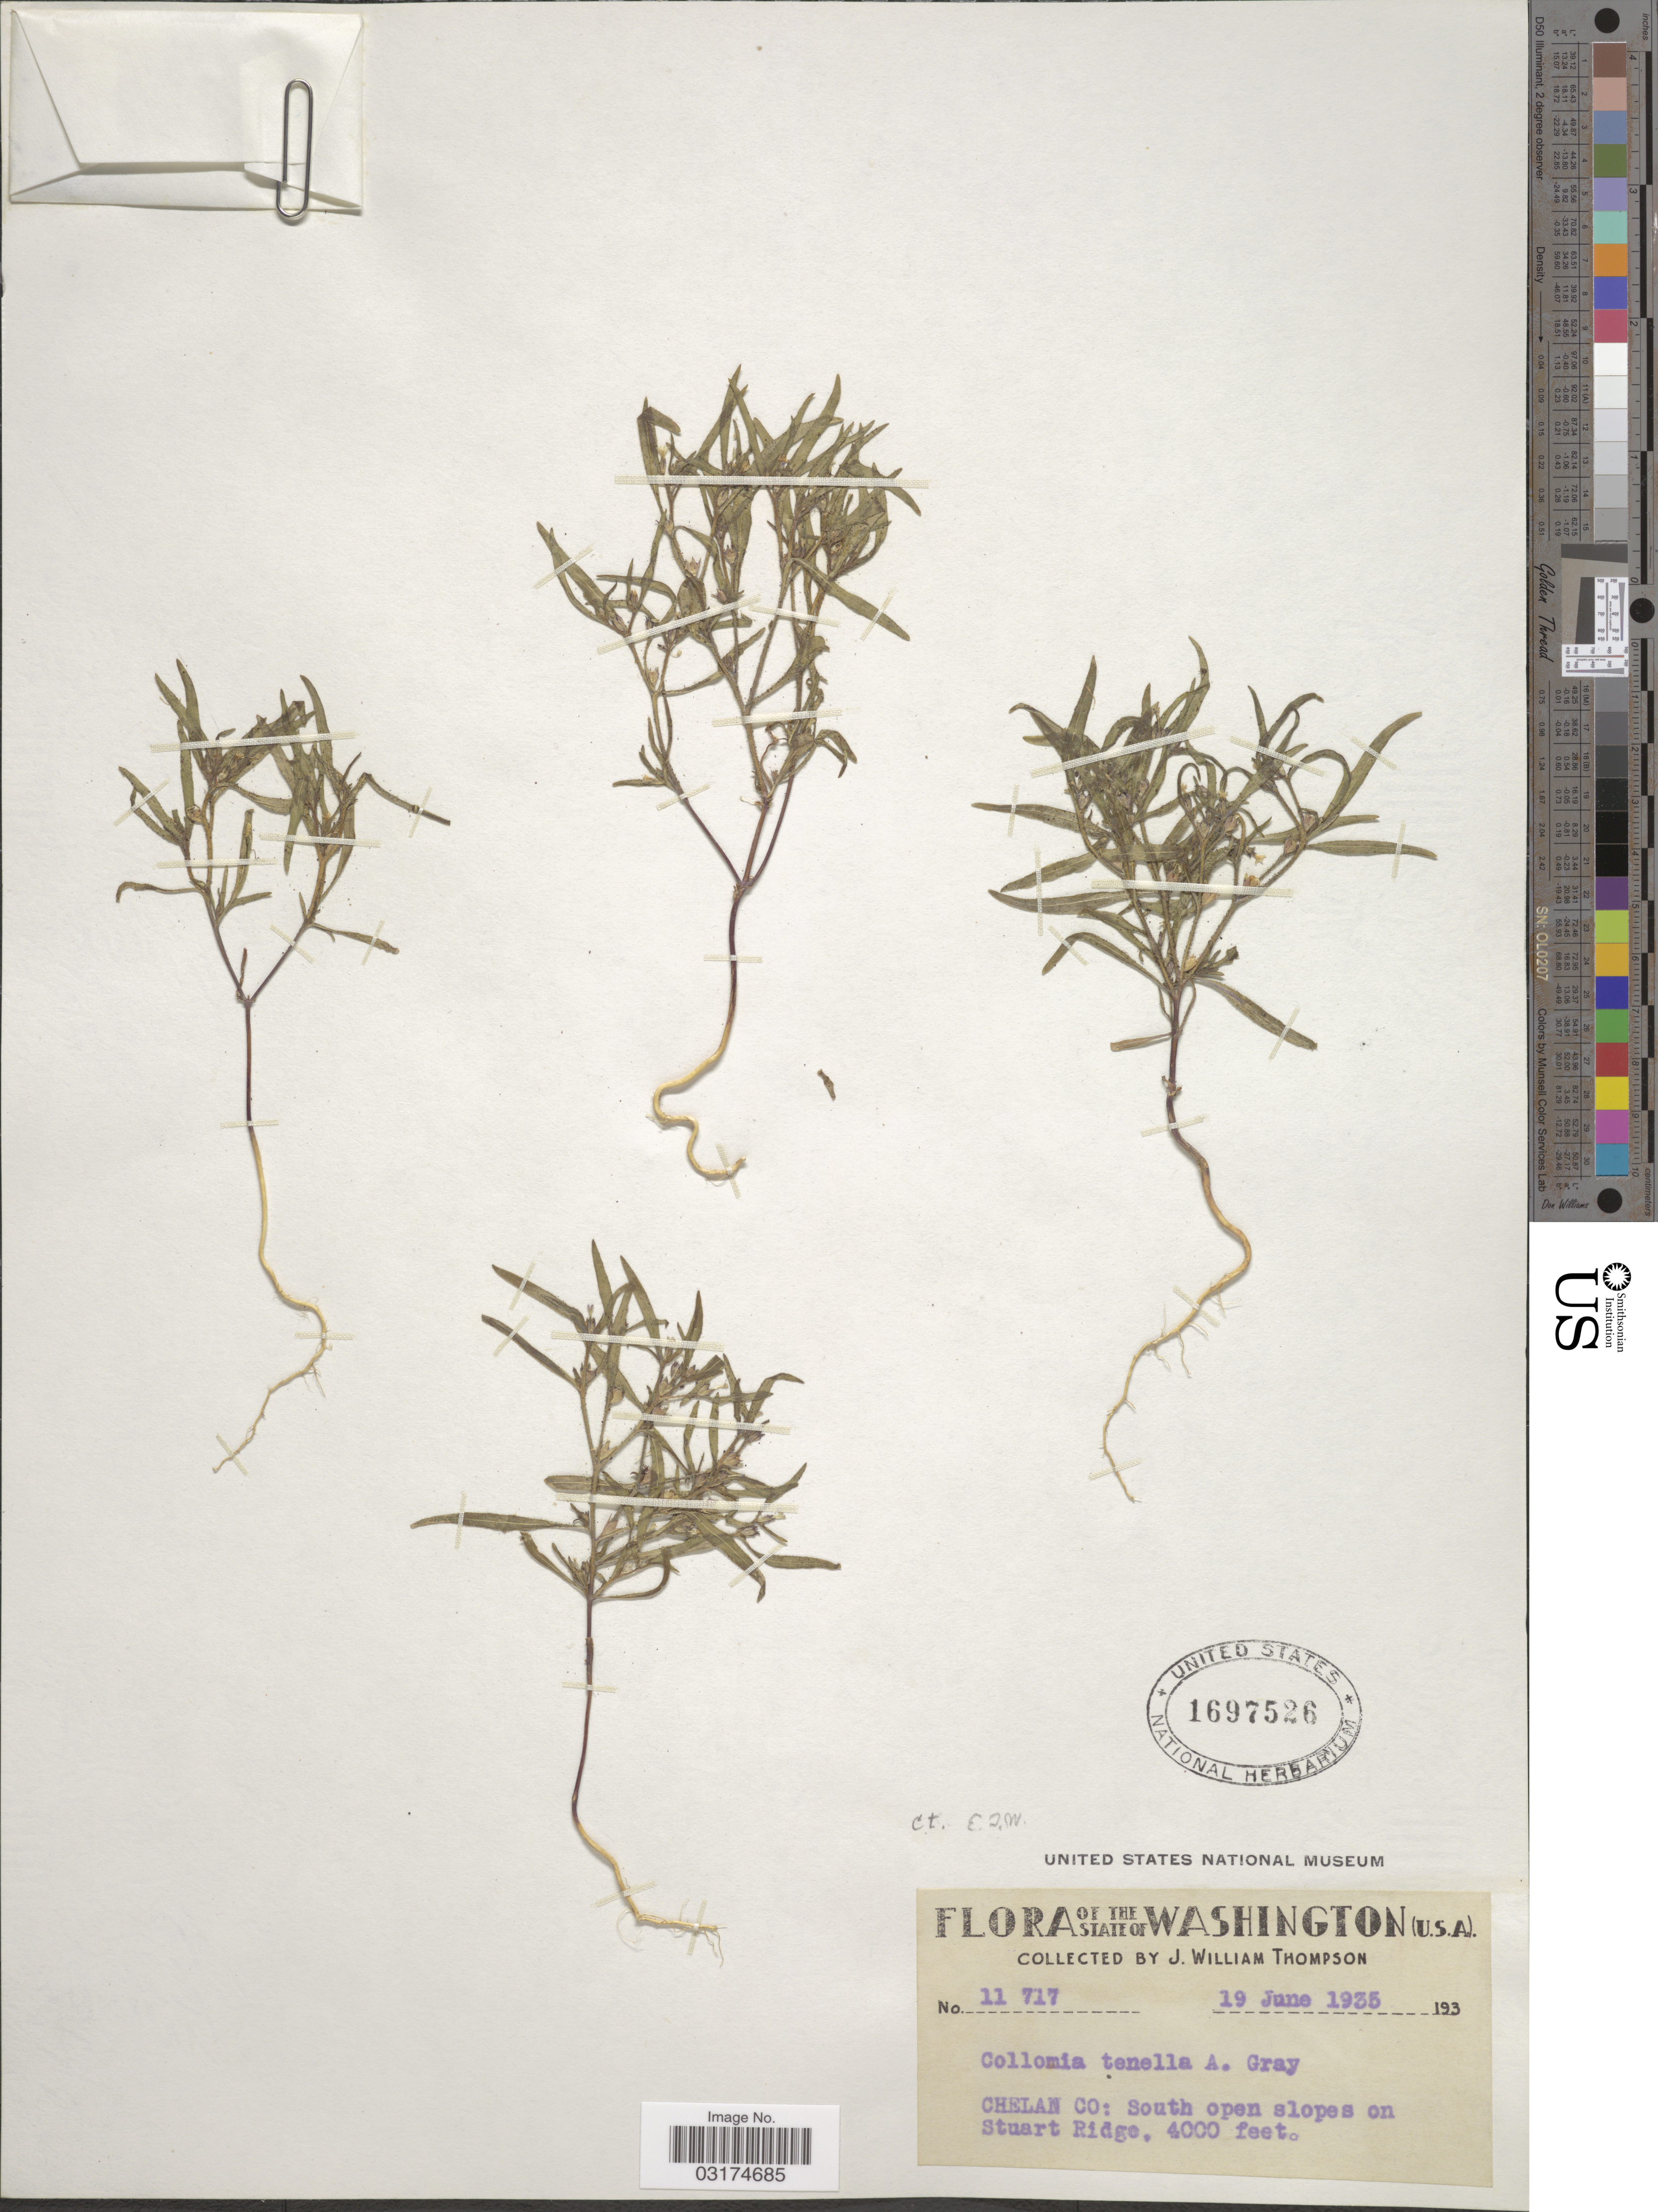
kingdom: Plantae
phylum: Tracheophyta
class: Magnoliopsida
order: Ericales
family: Polemoniaceae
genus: Collomia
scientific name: Collomia tenella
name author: A. Gray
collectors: J. W. Thompson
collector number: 11717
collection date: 1935-06-19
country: United States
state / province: Washington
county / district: Chelan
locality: Chelan Co: South open slopes on Stuart Ridge.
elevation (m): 1219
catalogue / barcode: US 1697526